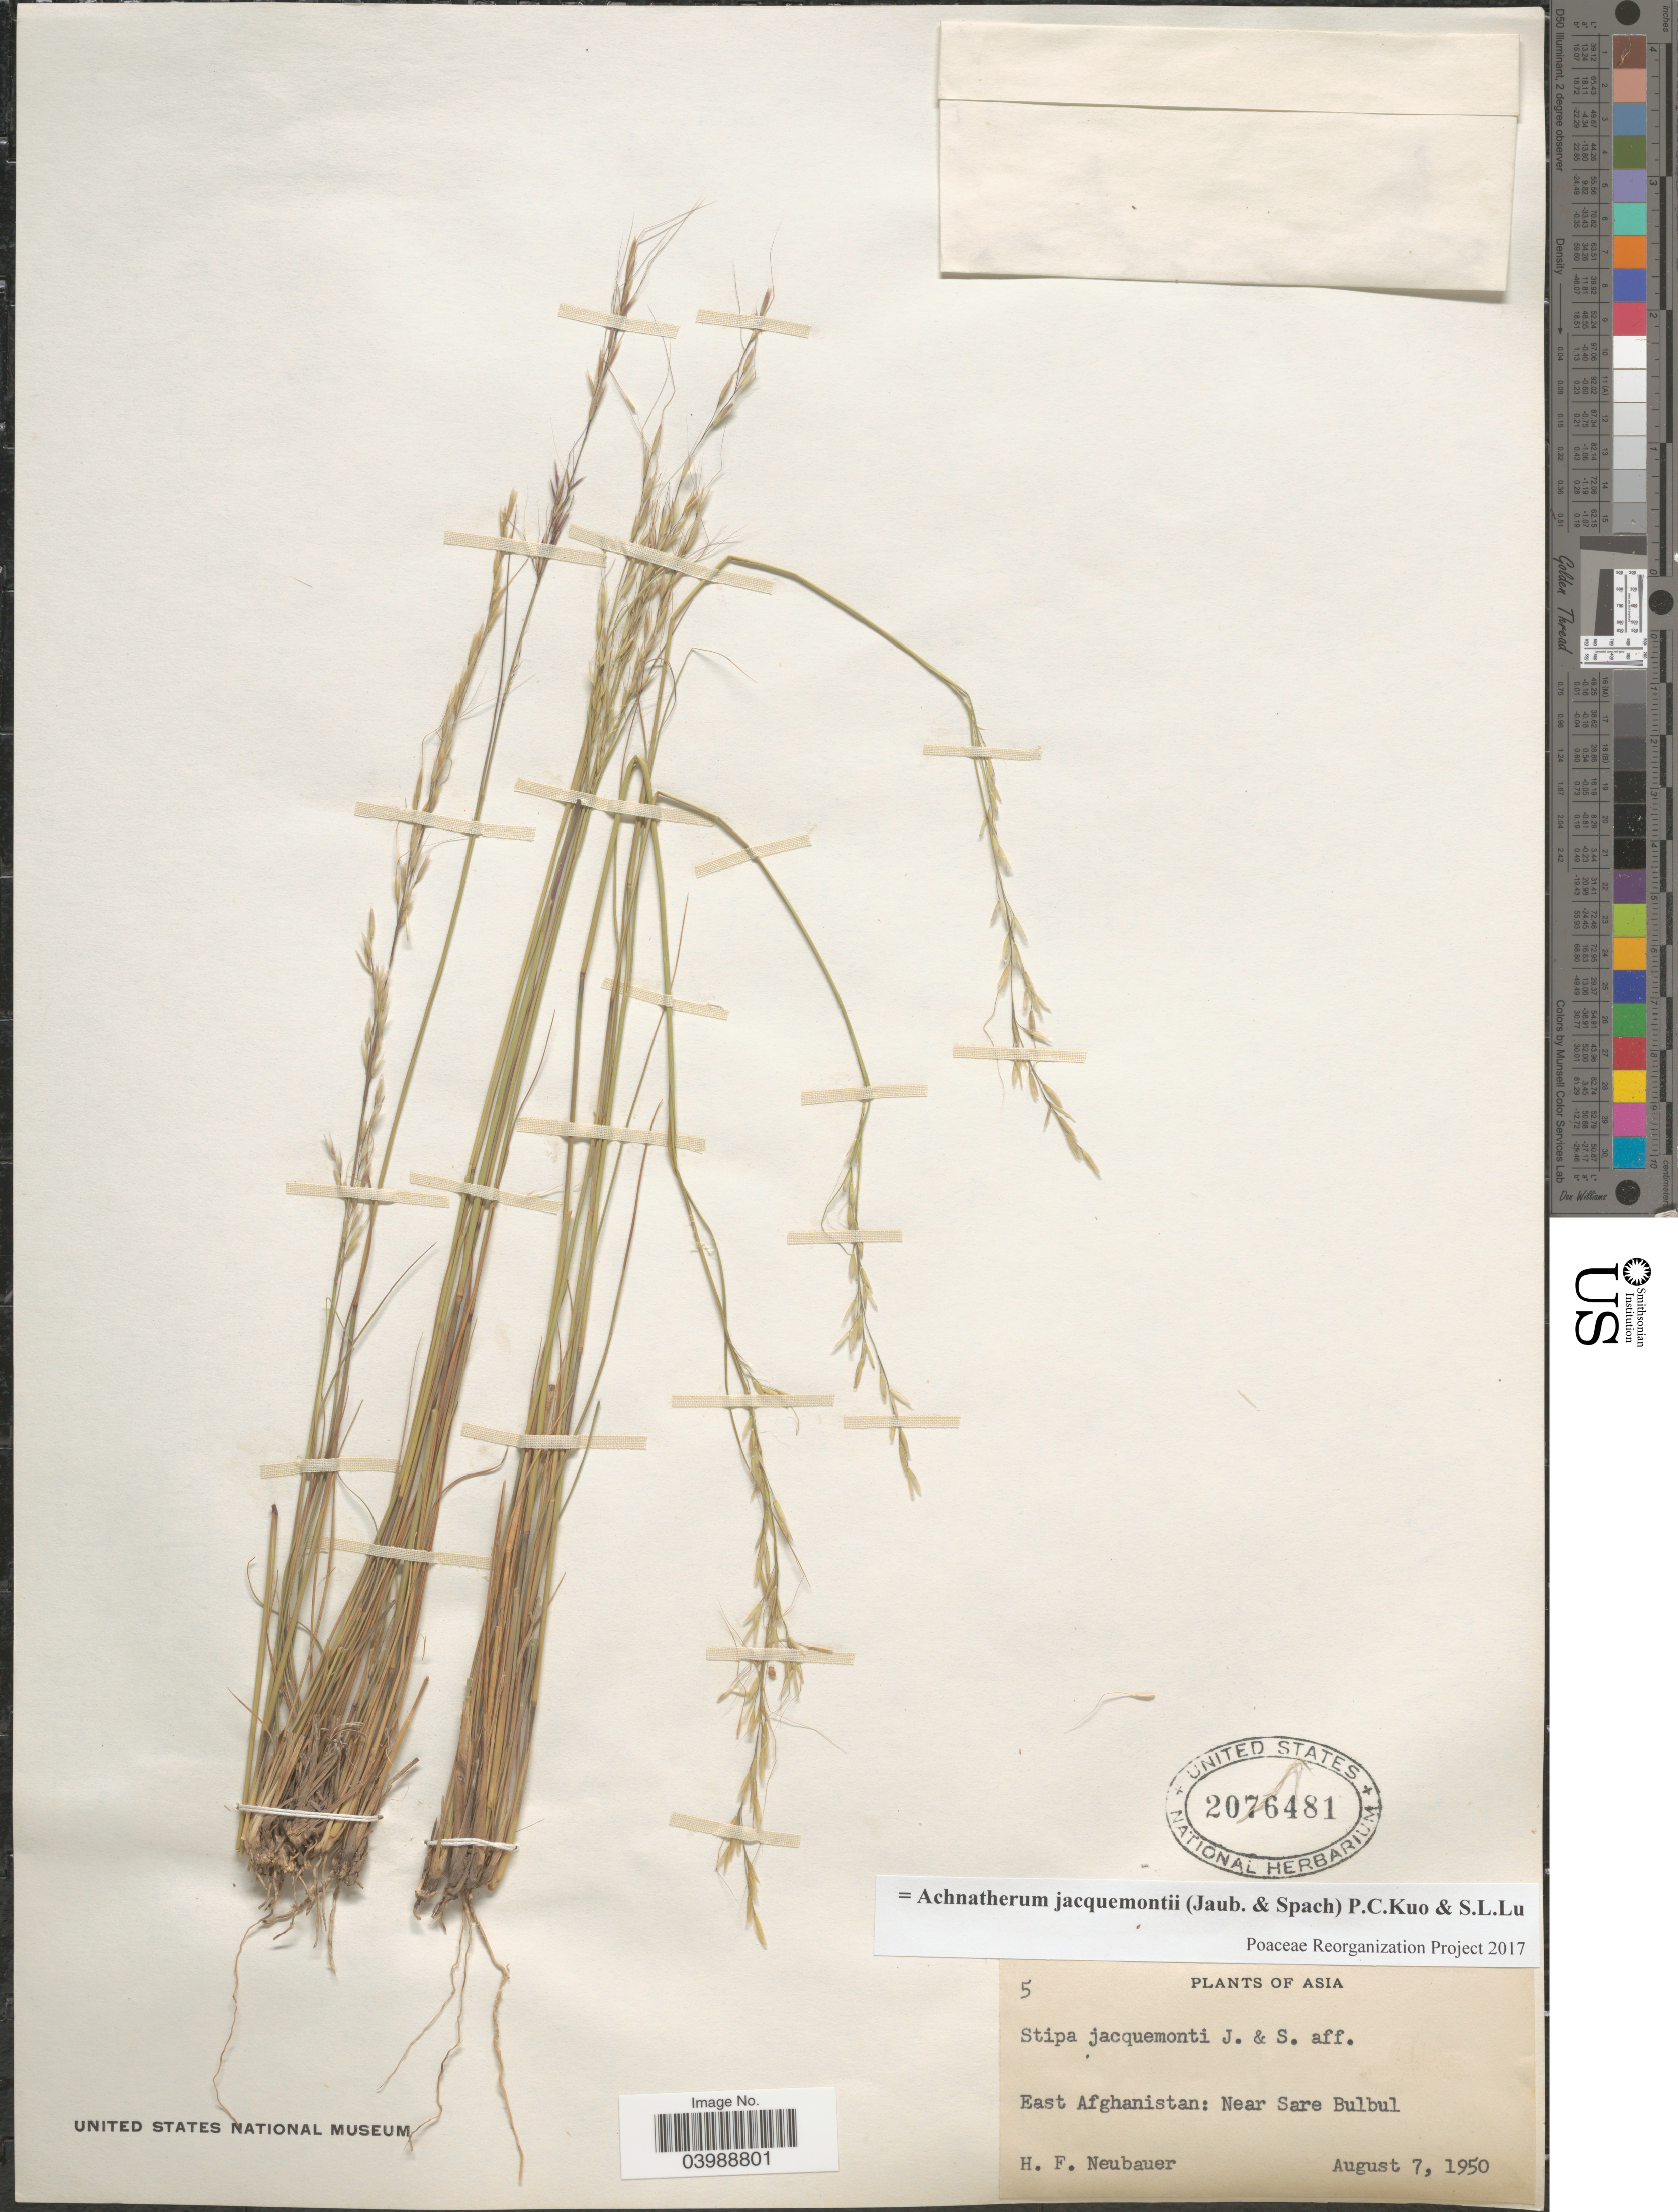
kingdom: Plantae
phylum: Tracheophyta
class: Liliopsida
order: Poales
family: Poaceae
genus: Achnatherum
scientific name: Achnatherum jacquemontii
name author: (Jaub.) P.C. Kuo & S.L. Lu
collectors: H. Neubauer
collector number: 5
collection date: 1950-08-07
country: Afghanistan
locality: Asia. East Afghanistan: Near Sare Bulbul.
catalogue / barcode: US 2076481